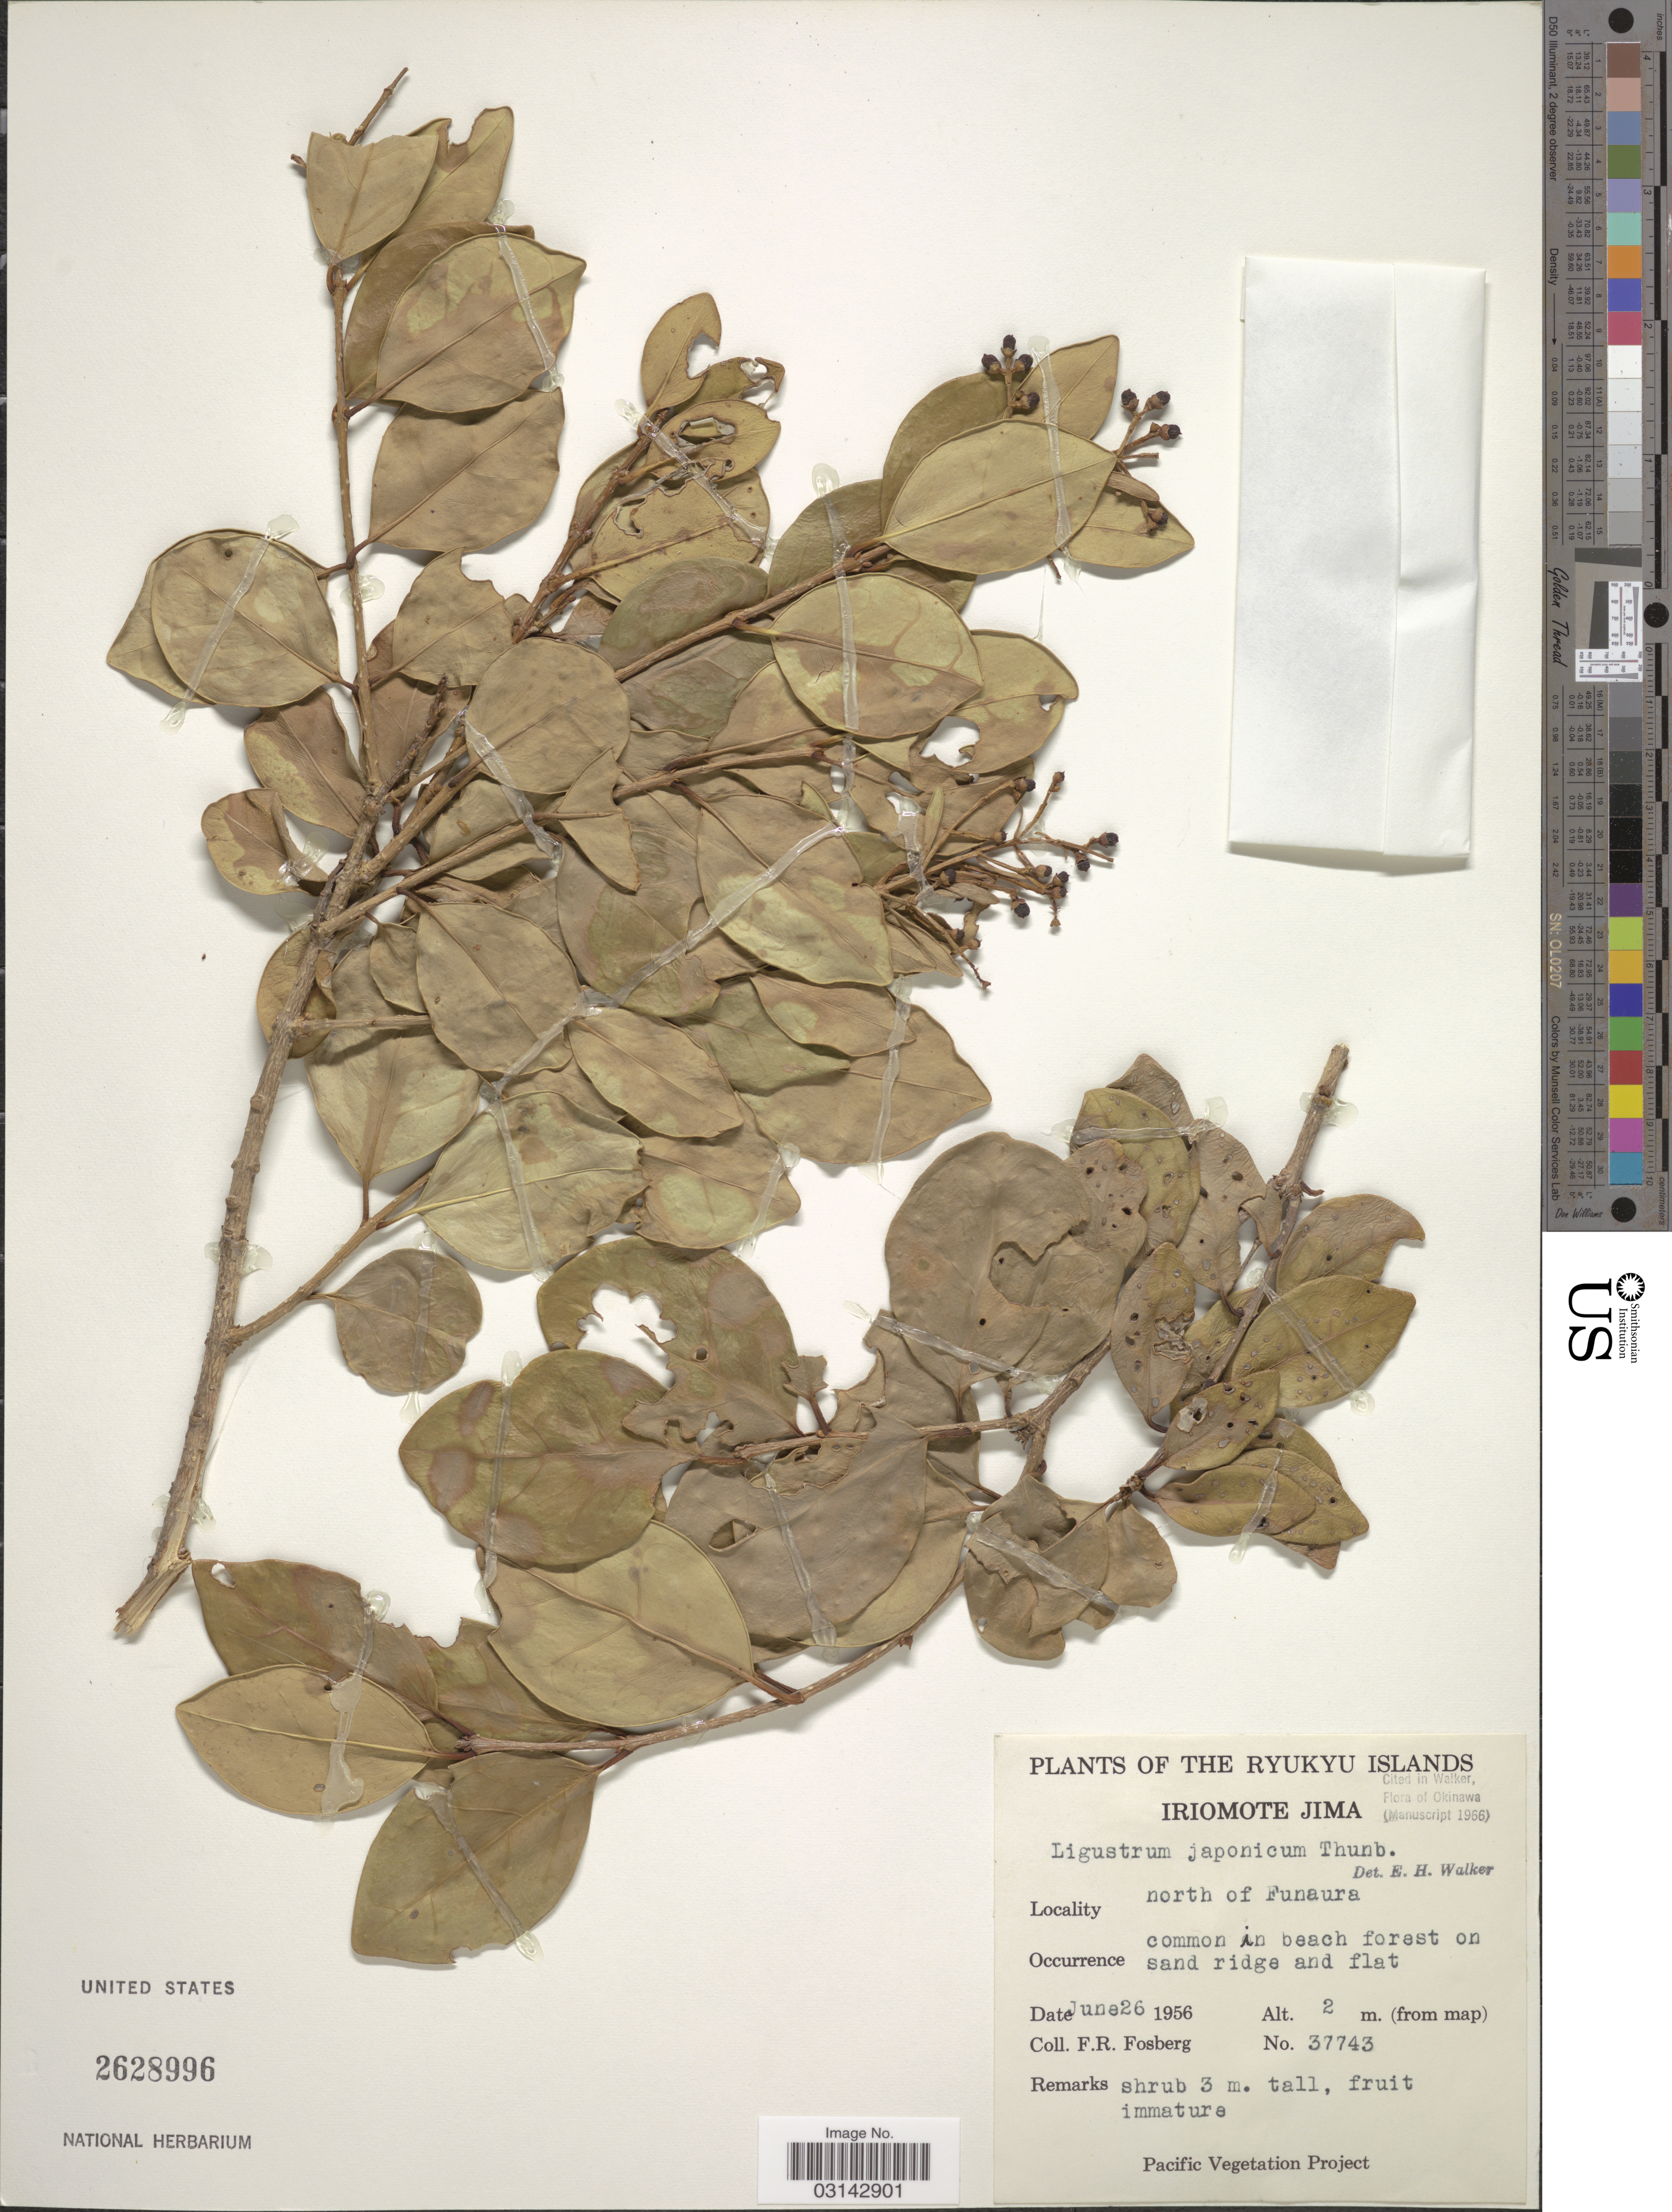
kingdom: Plantae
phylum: Tracheophyta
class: Magnoliopsida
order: Lamiales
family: Oleaceae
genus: Ligustrum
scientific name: Ligustrum japonicum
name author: Thunb.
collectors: F. R. Fosberg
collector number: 37743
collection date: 1956-06-26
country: Japan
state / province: Okinawa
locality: Ryukyu Islands. Iriomote Jima. North of Funaura.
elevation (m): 2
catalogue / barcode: US 2628996